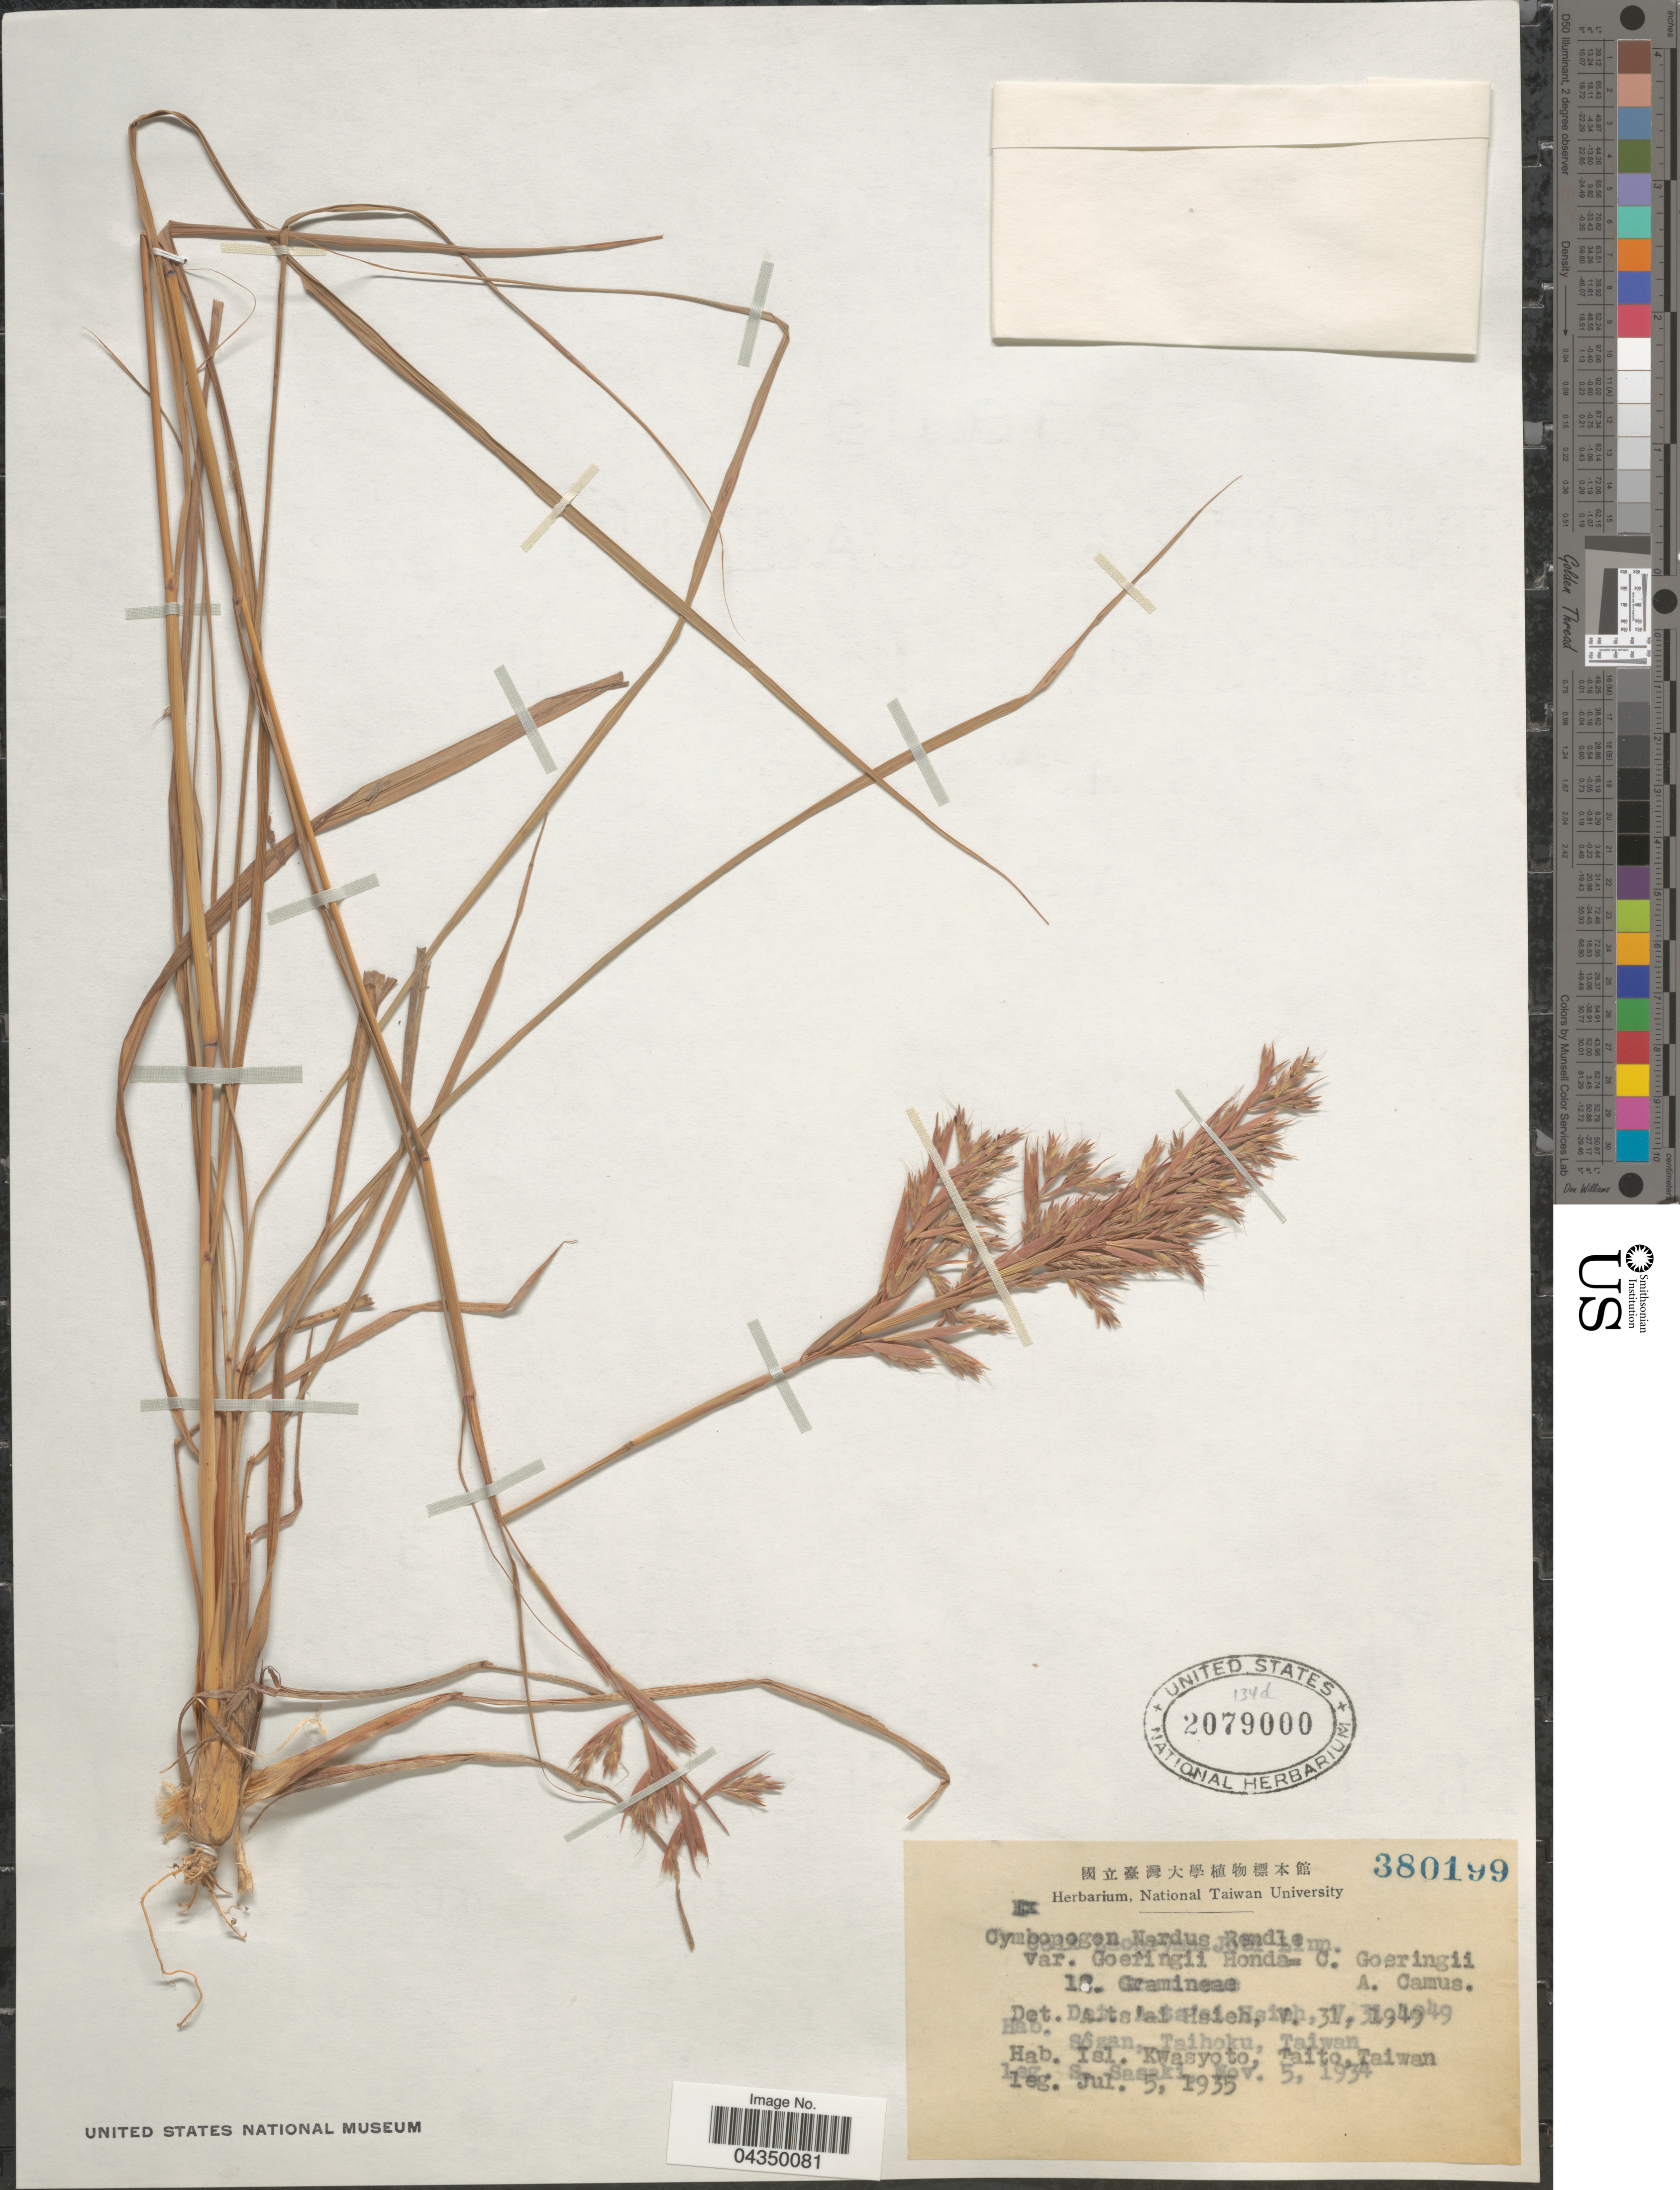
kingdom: Plantae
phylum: Tracheophyta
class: Liliopsida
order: Poales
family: Poaceae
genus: Cymbopogon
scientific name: Cymbopogon nardus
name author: (L.) Rendle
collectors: S. Sasaki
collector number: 12*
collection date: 1934-11-05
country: Taiwan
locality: Sôzan, Taihoku.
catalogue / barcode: US 2079000